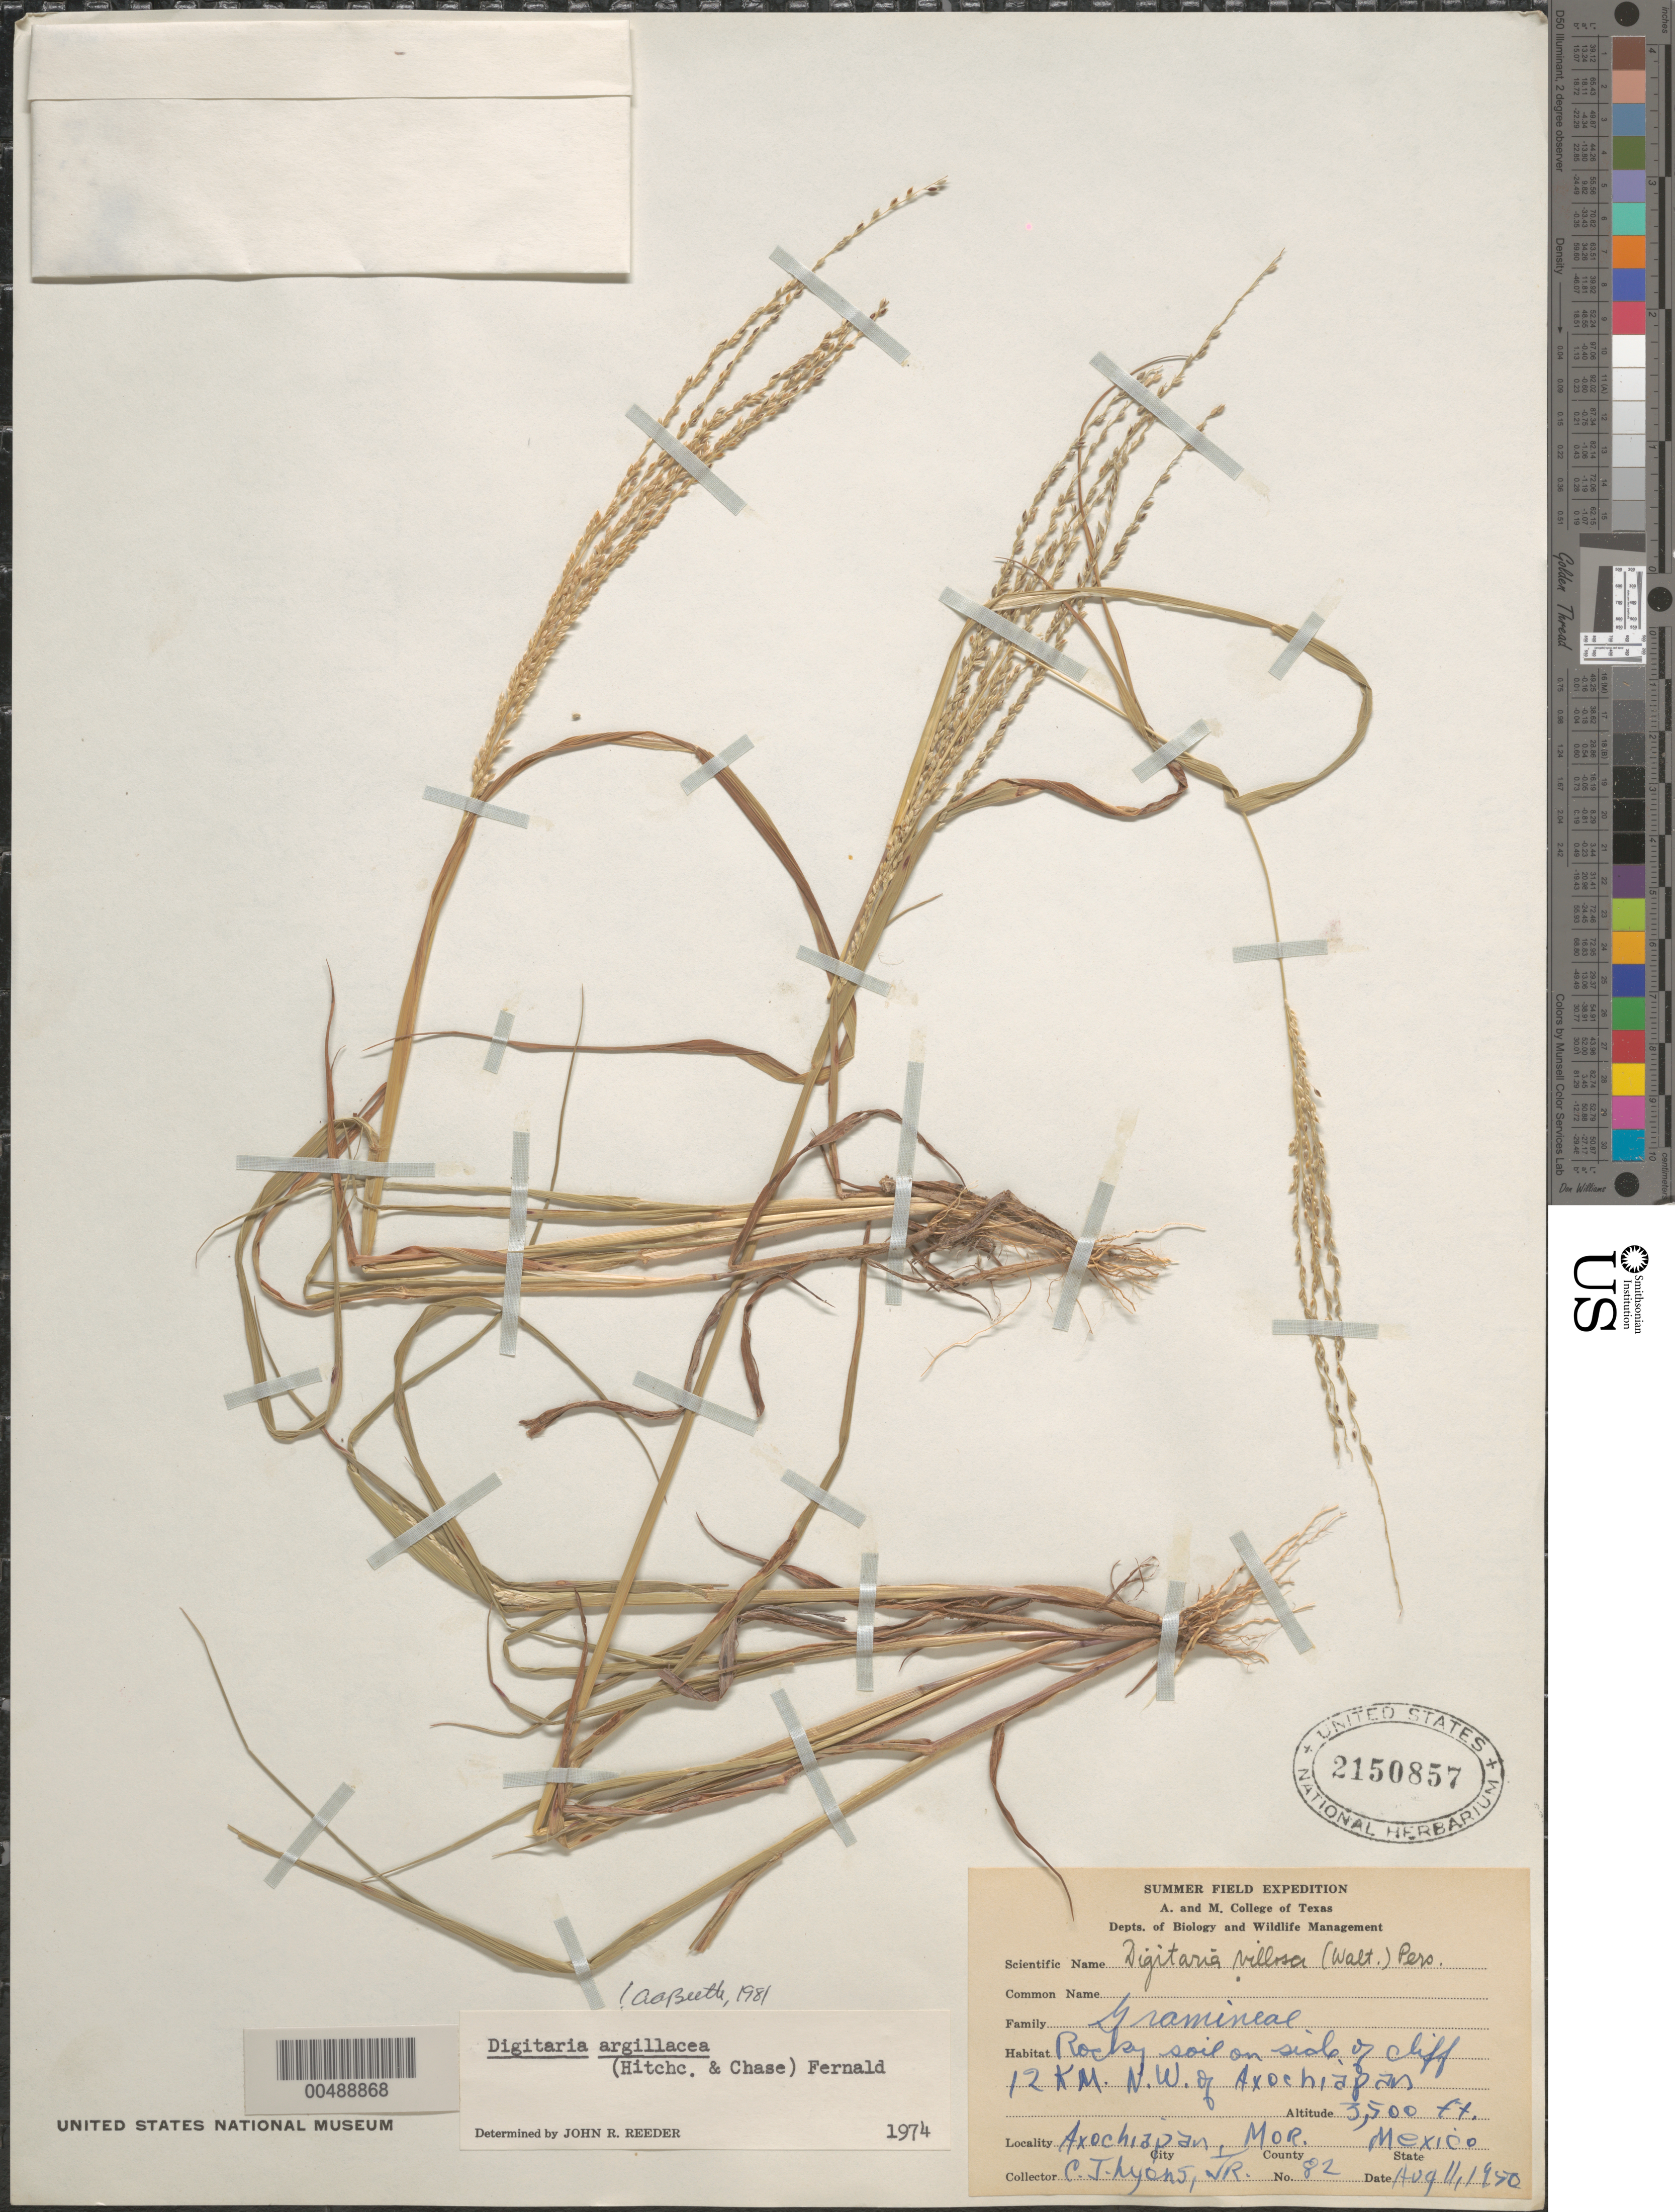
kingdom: Plantae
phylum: Tracheophyta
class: Liliopsida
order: Poales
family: Poaceae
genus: Digitaria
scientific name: Digitaria argillacea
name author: (Hitchc. & Chase) Fernald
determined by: Reeder, J. R., (UNITED STATES)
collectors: C. Lyons Jr.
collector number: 82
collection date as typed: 11 Aug 1950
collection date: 1950-08-11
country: Mexico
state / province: Morelos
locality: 12 km NW of Axochiapan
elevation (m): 1067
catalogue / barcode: US 2150857